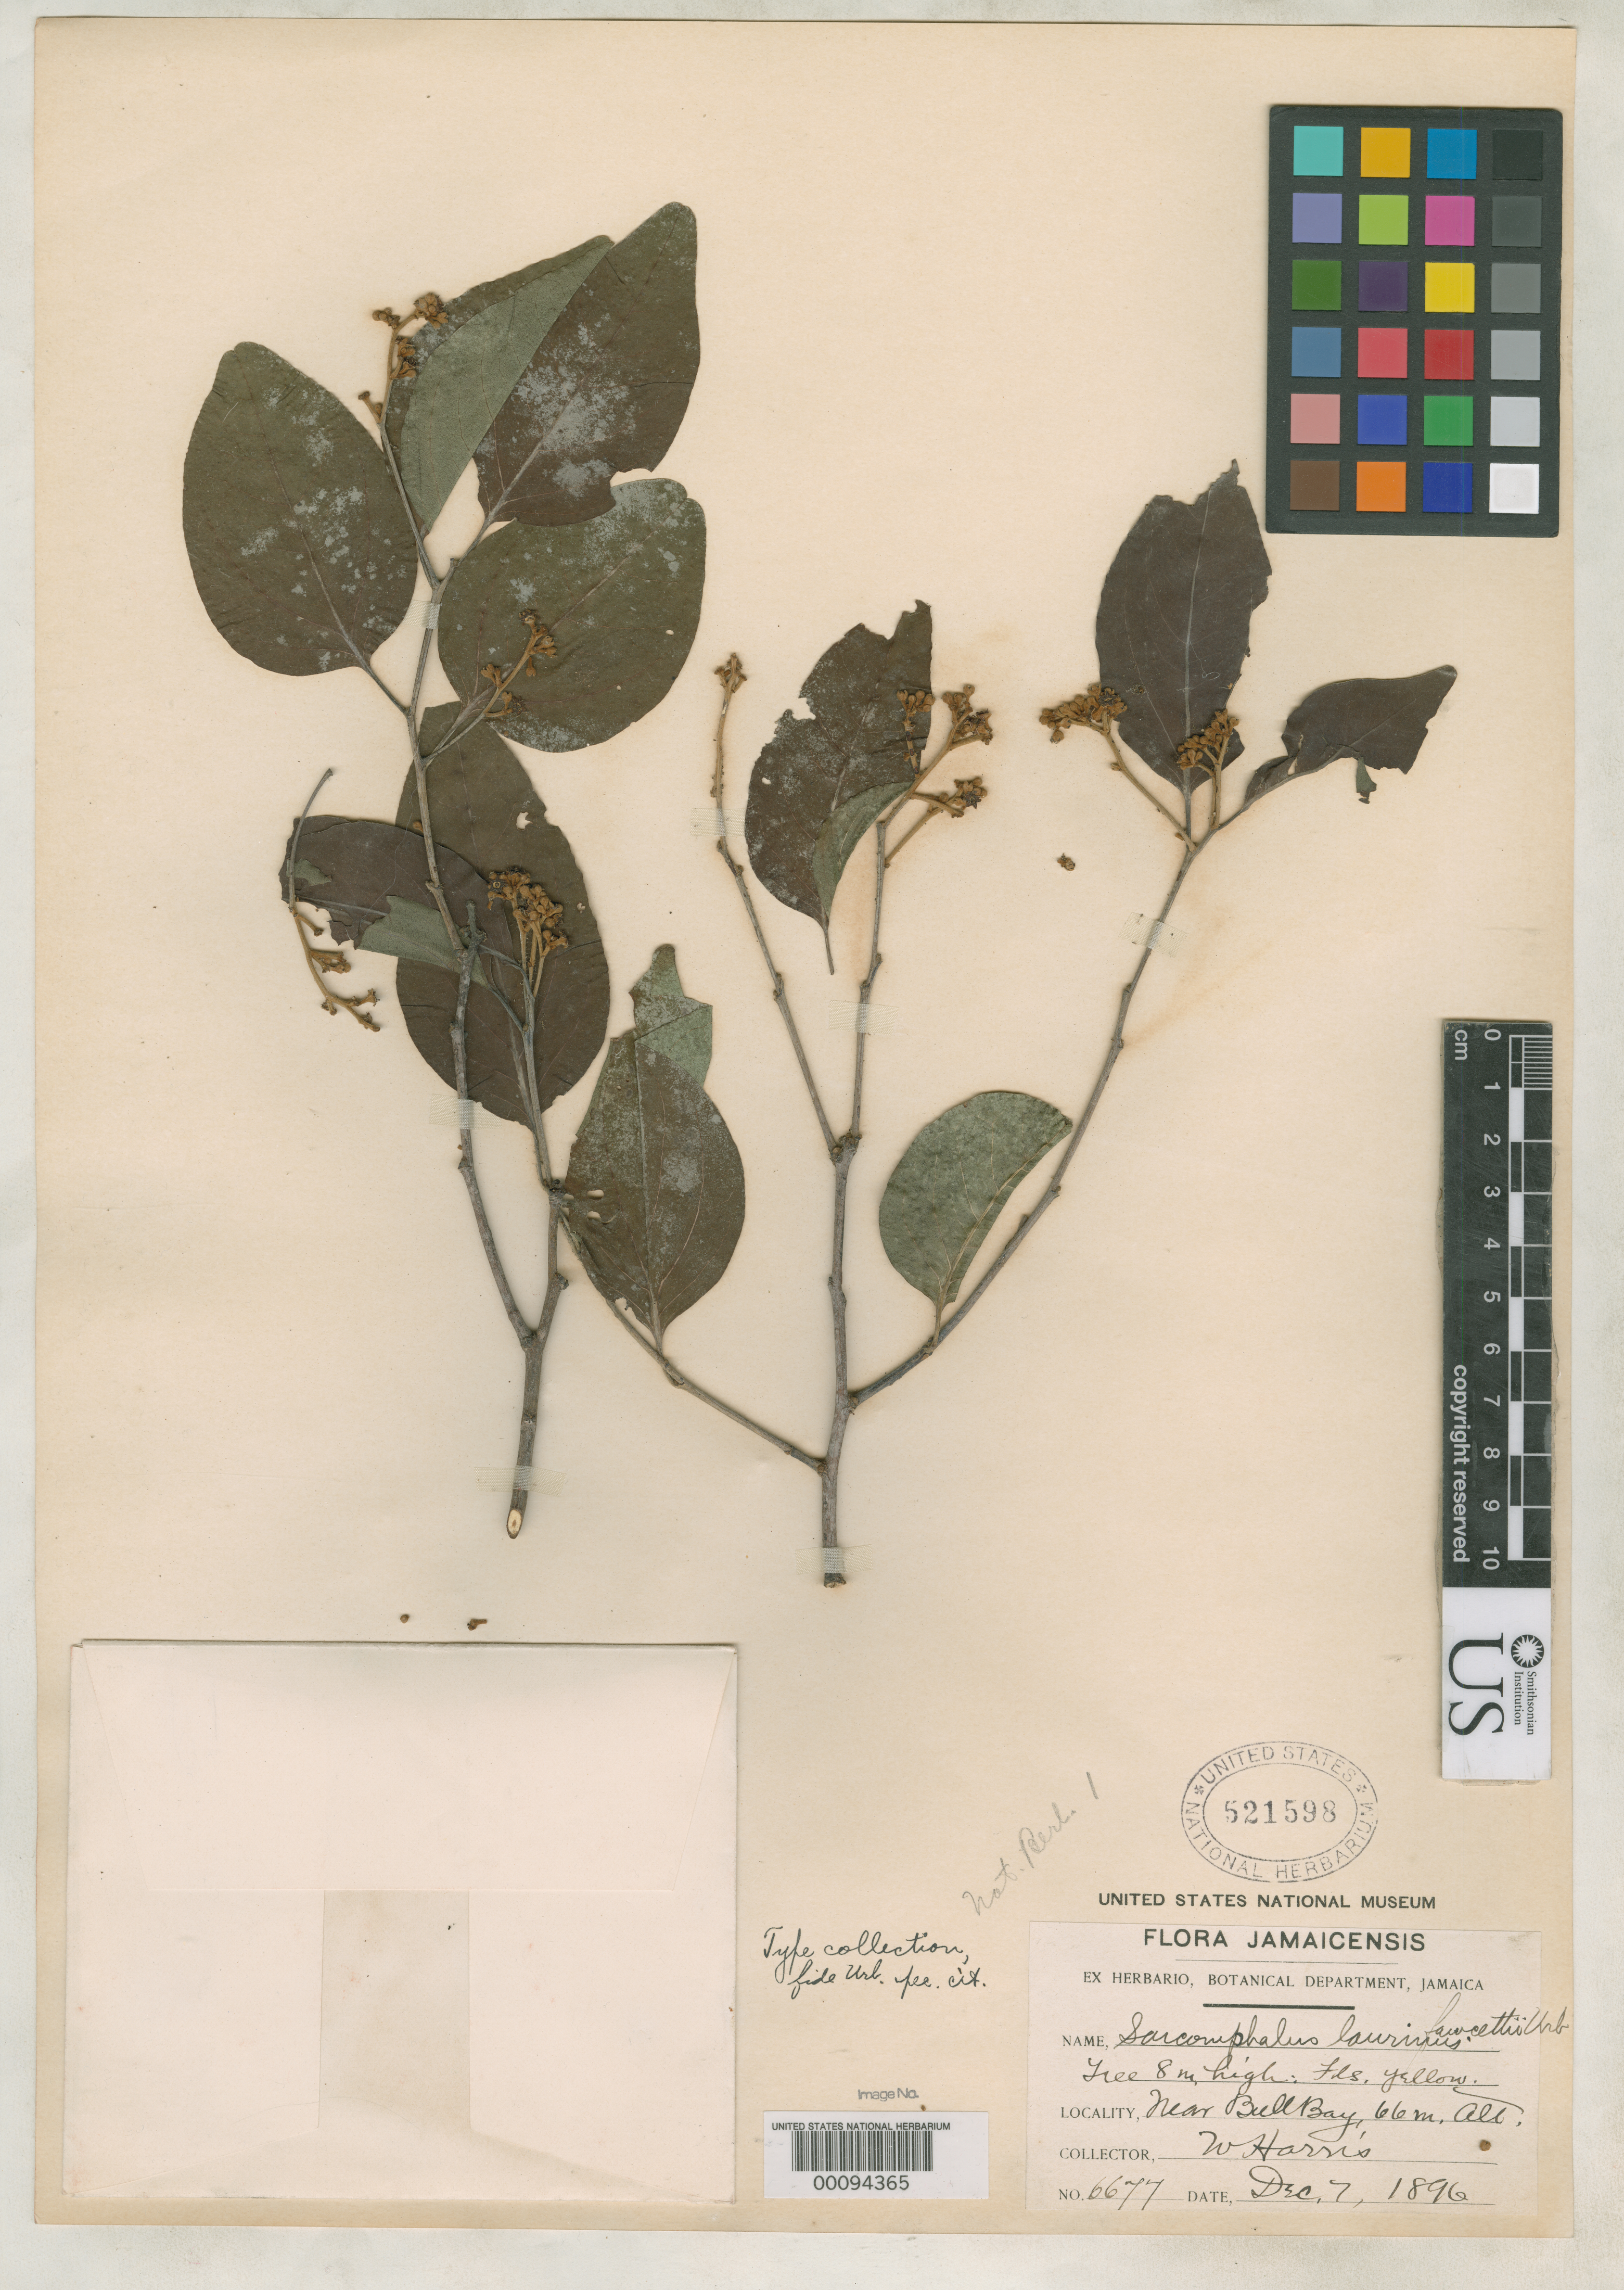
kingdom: Plantae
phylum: Tracheophyta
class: Magnoliopsida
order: Rosales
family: Rhamnaceae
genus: Sarcomphalus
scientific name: Sarcomphalus laurinus var. fawcettii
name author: Krug & Urb.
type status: Type Fragment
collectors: W. H. Harris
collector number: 6677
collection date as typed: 07 Dec 1896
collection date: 1896-12-07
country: Jamaica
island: Greater Antilles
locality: Near Bull Bay.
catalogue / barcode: US 521598